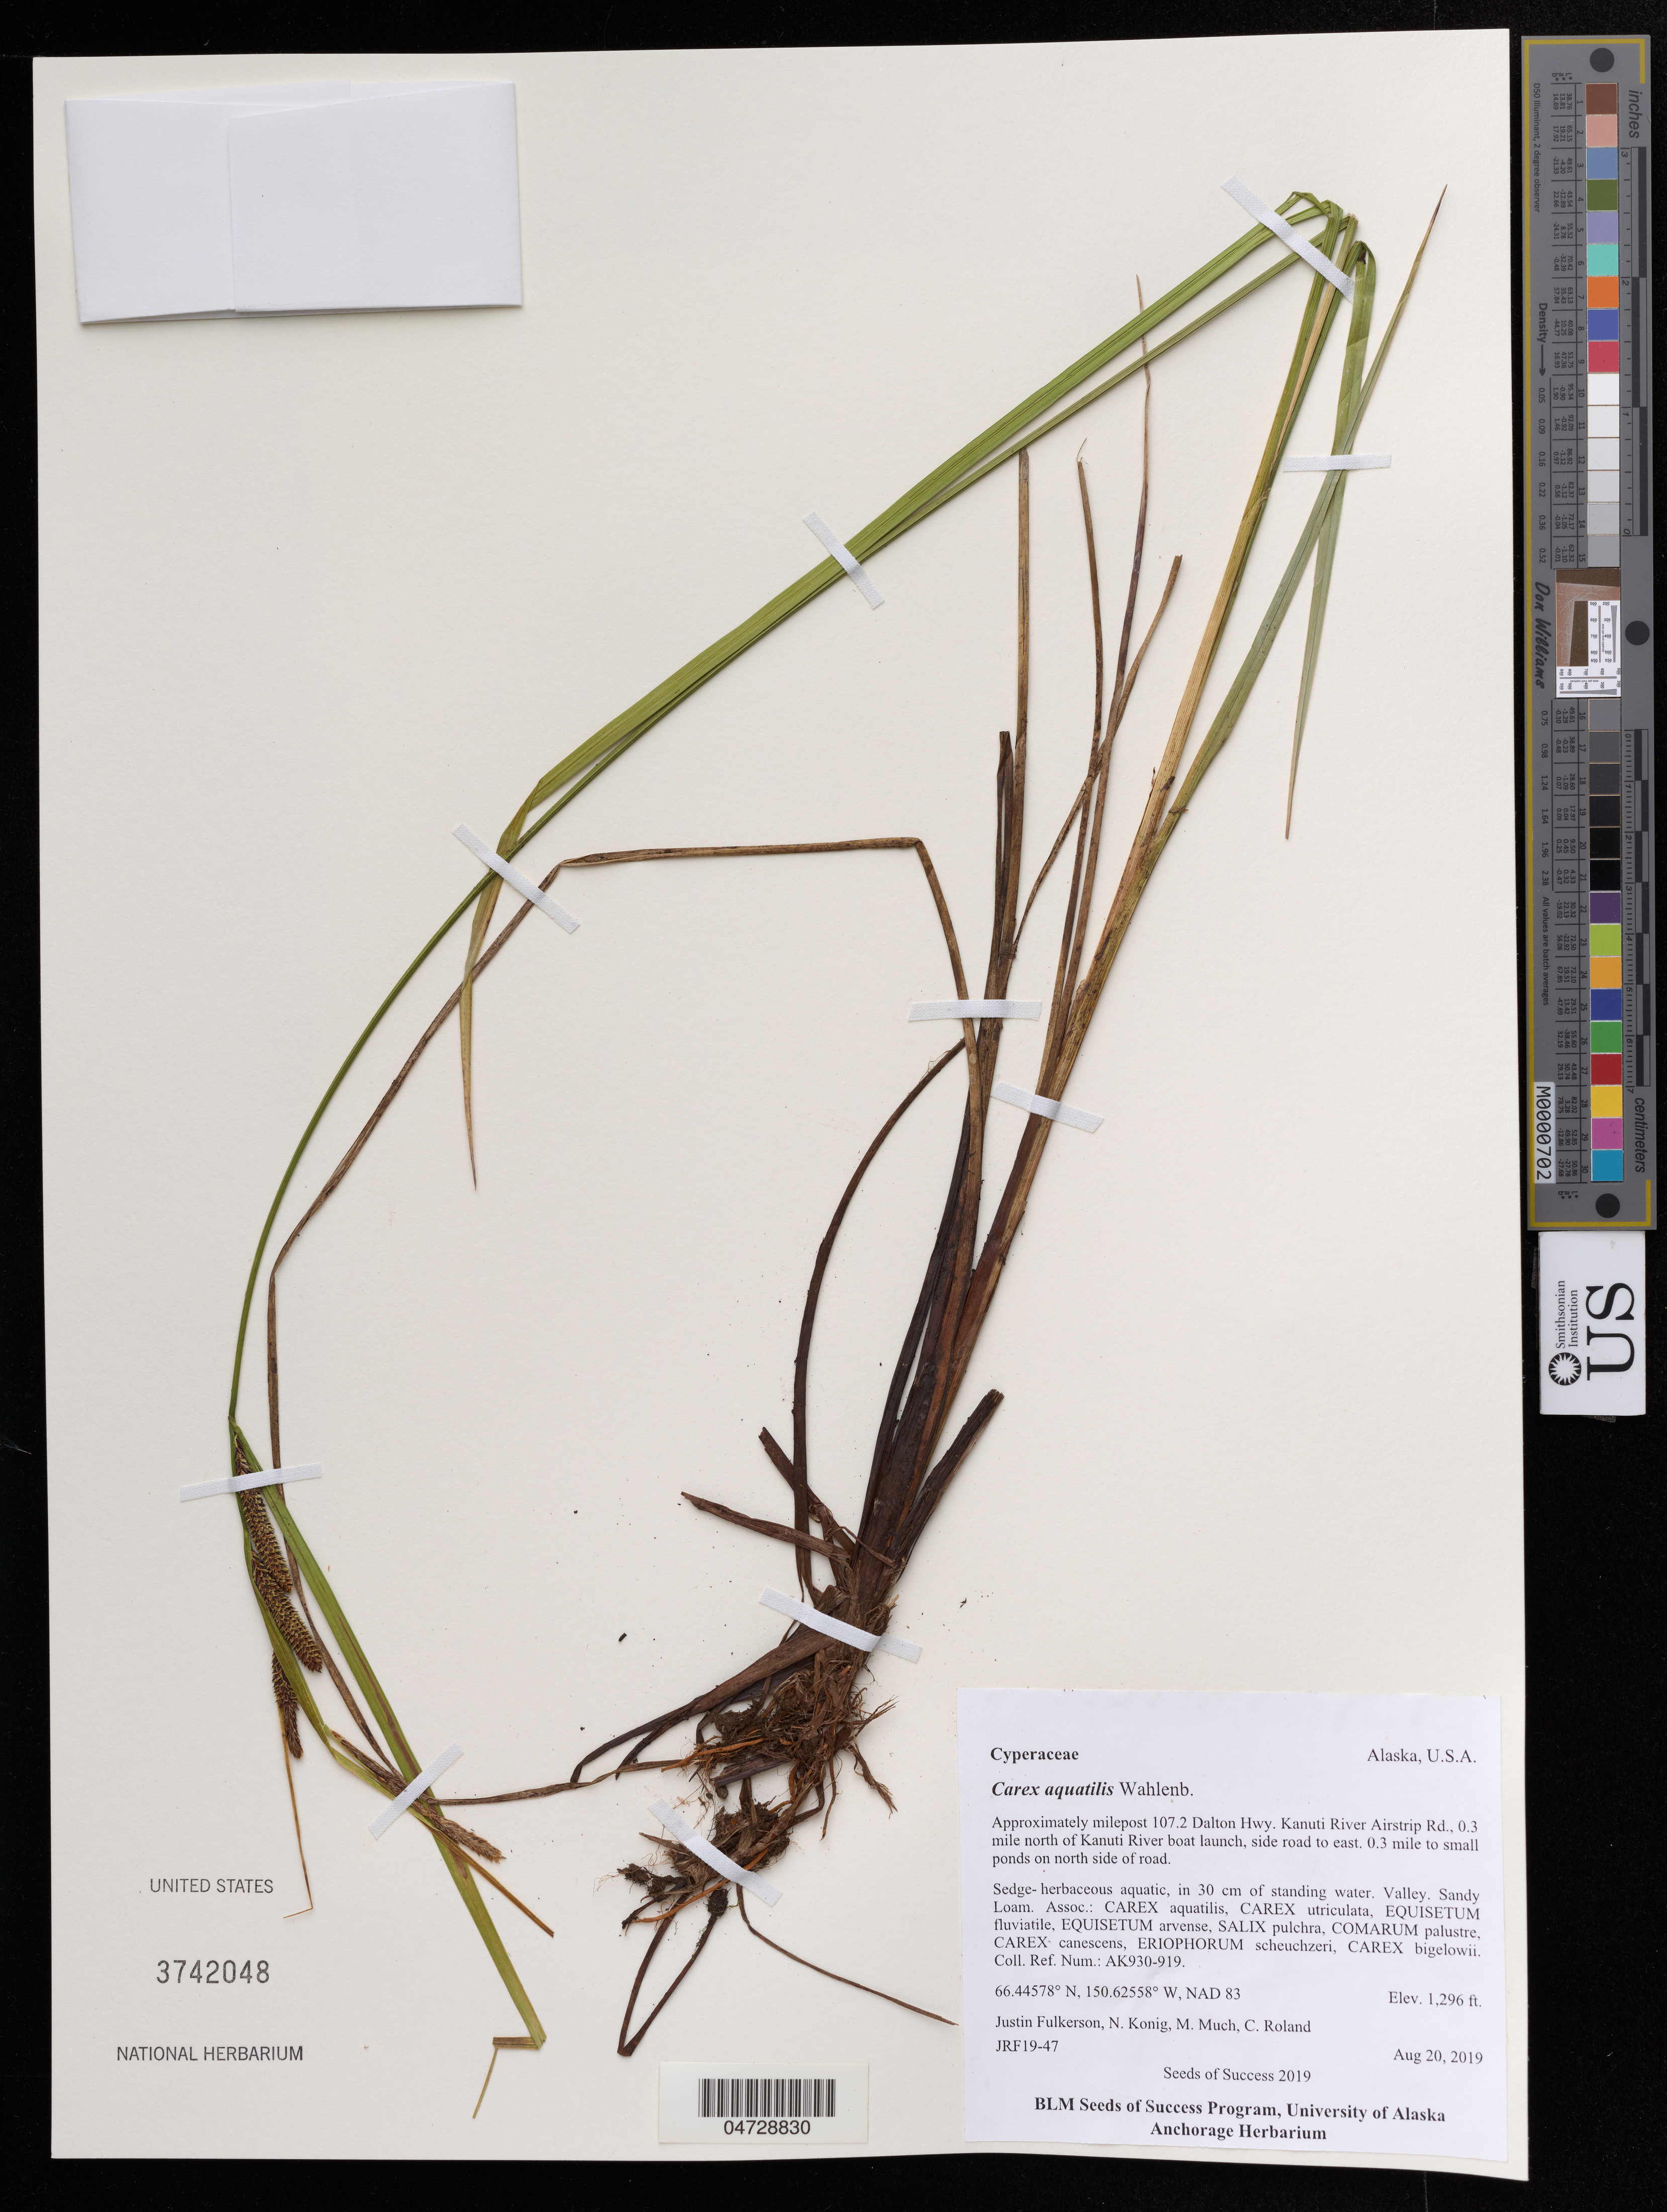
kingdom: Plantae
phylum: Tracheophyta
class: Liliopsida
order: Poales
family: Cyperaceae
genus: Carex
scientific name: Carex aquatilis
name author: Wahlenb.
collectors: J. Fulkerson, N. Konig & C. Roland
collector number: JRF19-47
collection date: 2019-08-20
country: United States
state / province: Alaska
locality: Approximately milepost 107.2 Dalton Hwy. Kanuti River Airstrip Rd., 0.3 mile north of Kanuti River boat launch, side road to east. 0.3 mile to small ponds on north side of road.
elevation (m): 395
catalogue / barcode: US 3742048